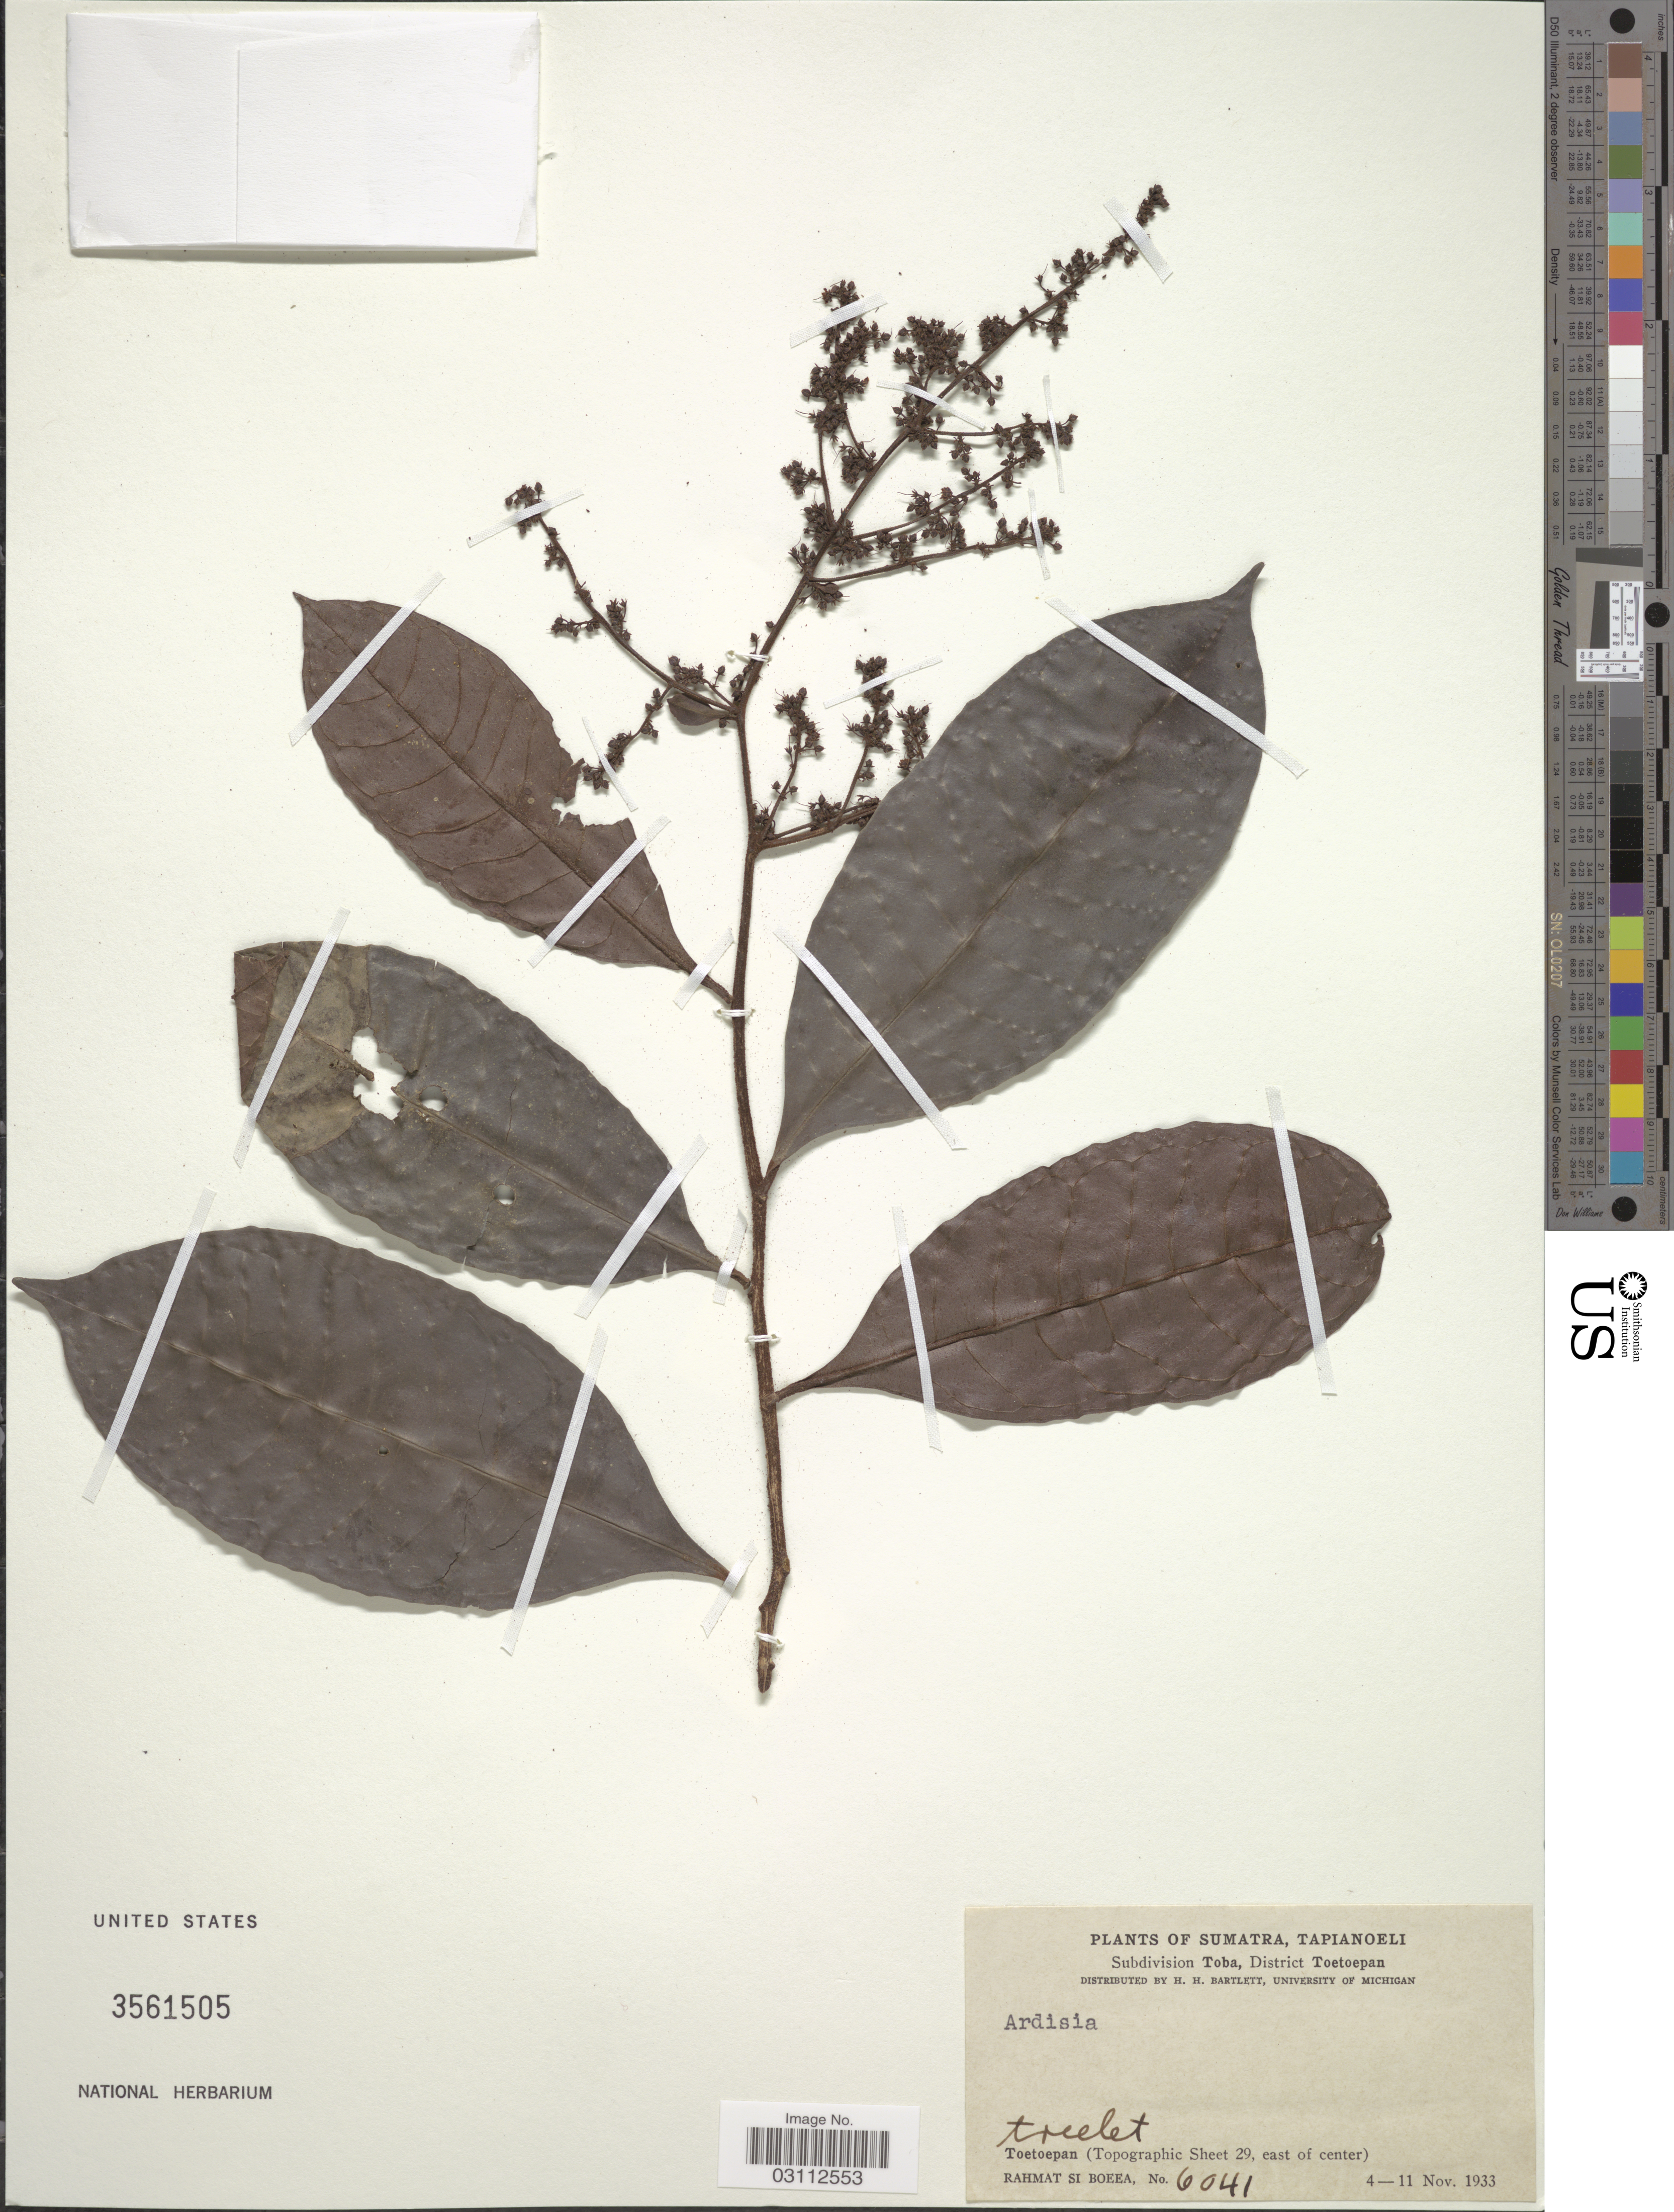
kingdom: Plantae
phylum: Tracheophyta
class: Magnoliopsida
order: Ericales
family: Primulaceae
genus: Ardisia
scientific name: Ardisia sp.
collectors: Rahmat Si Boeea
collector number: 6041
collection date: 1933-11-04/1933-11-11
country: Indonesia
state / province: Sumatra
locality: Tapianoeli. Subdivision Toba, District Toetoepan. Toetoepan (Topographic Sheet 29, east of center).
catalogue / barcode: US 3561505